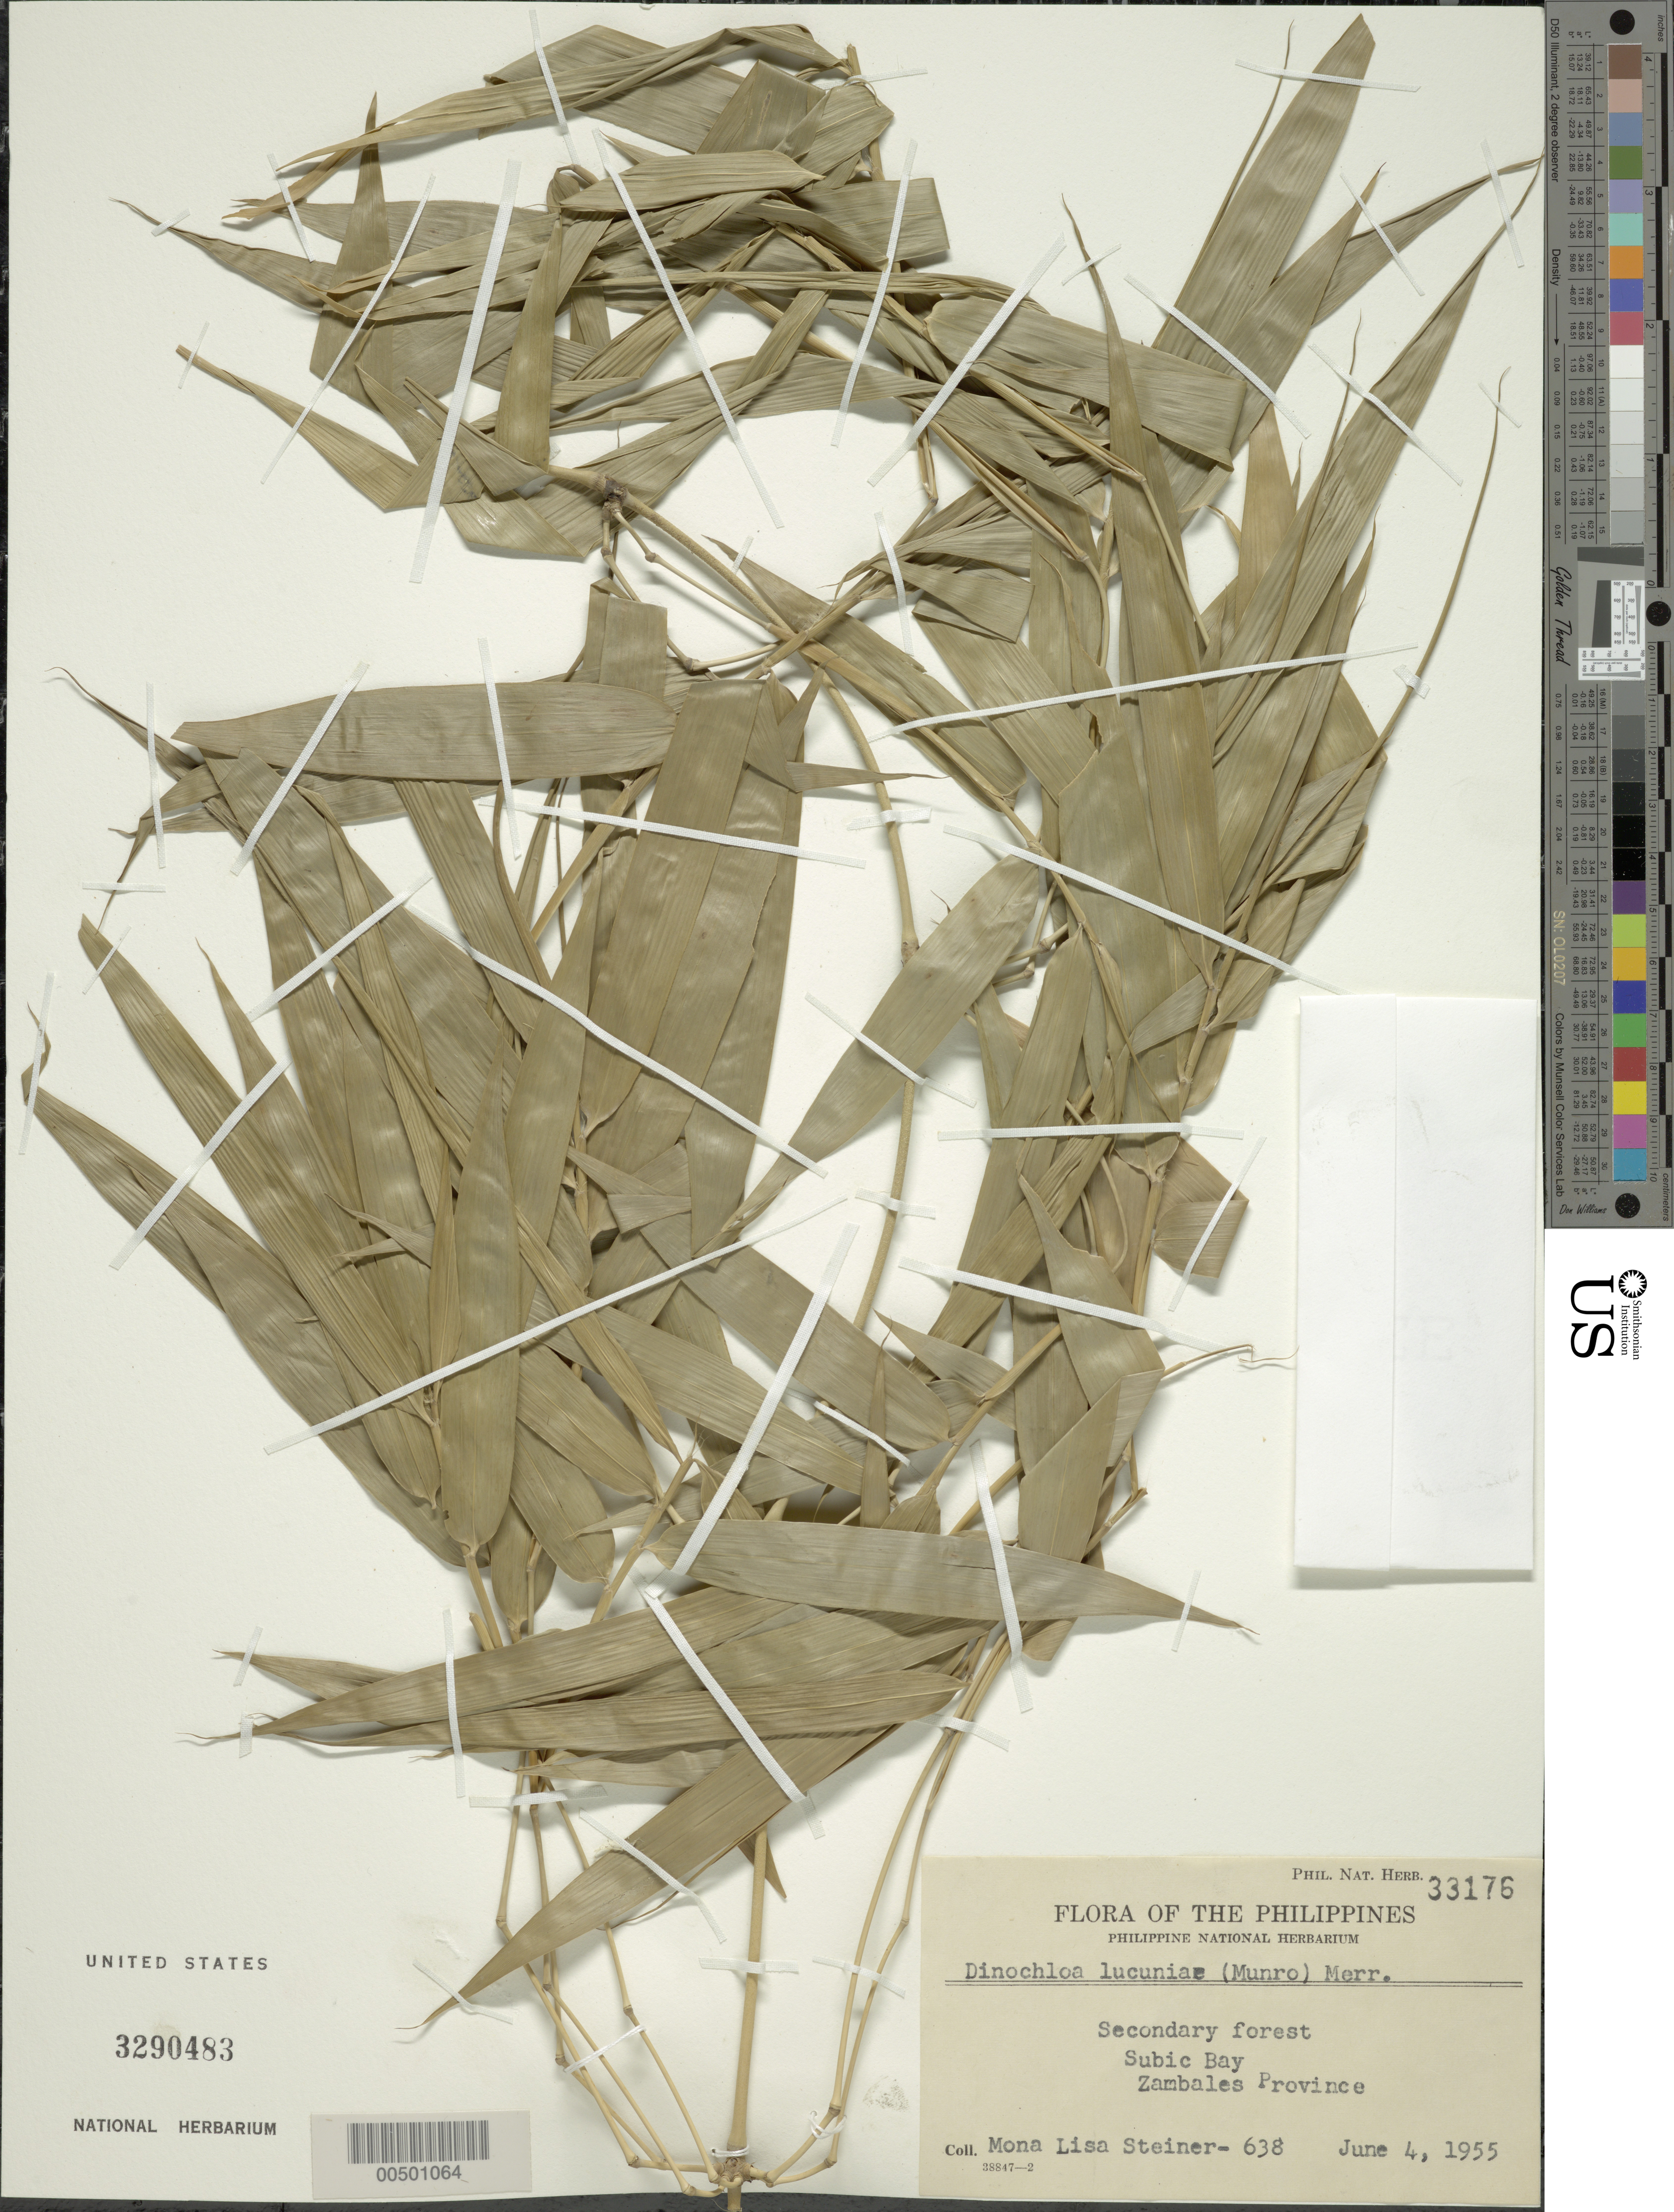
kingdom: Plantae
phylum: Tracheophyta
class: Liliopsida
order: Poales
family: Poaceae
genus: Dinochloa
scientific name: Dinochloa luconiae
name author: (Munro) Merr.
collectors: M. Steiner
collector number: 638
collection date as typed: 04 Jun 1955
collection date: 1955-06-04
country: Philippines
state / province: Central Luzon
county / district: Zambales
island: Luzon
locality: Subic bay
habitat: Secondary forest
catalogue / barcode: US 3290483